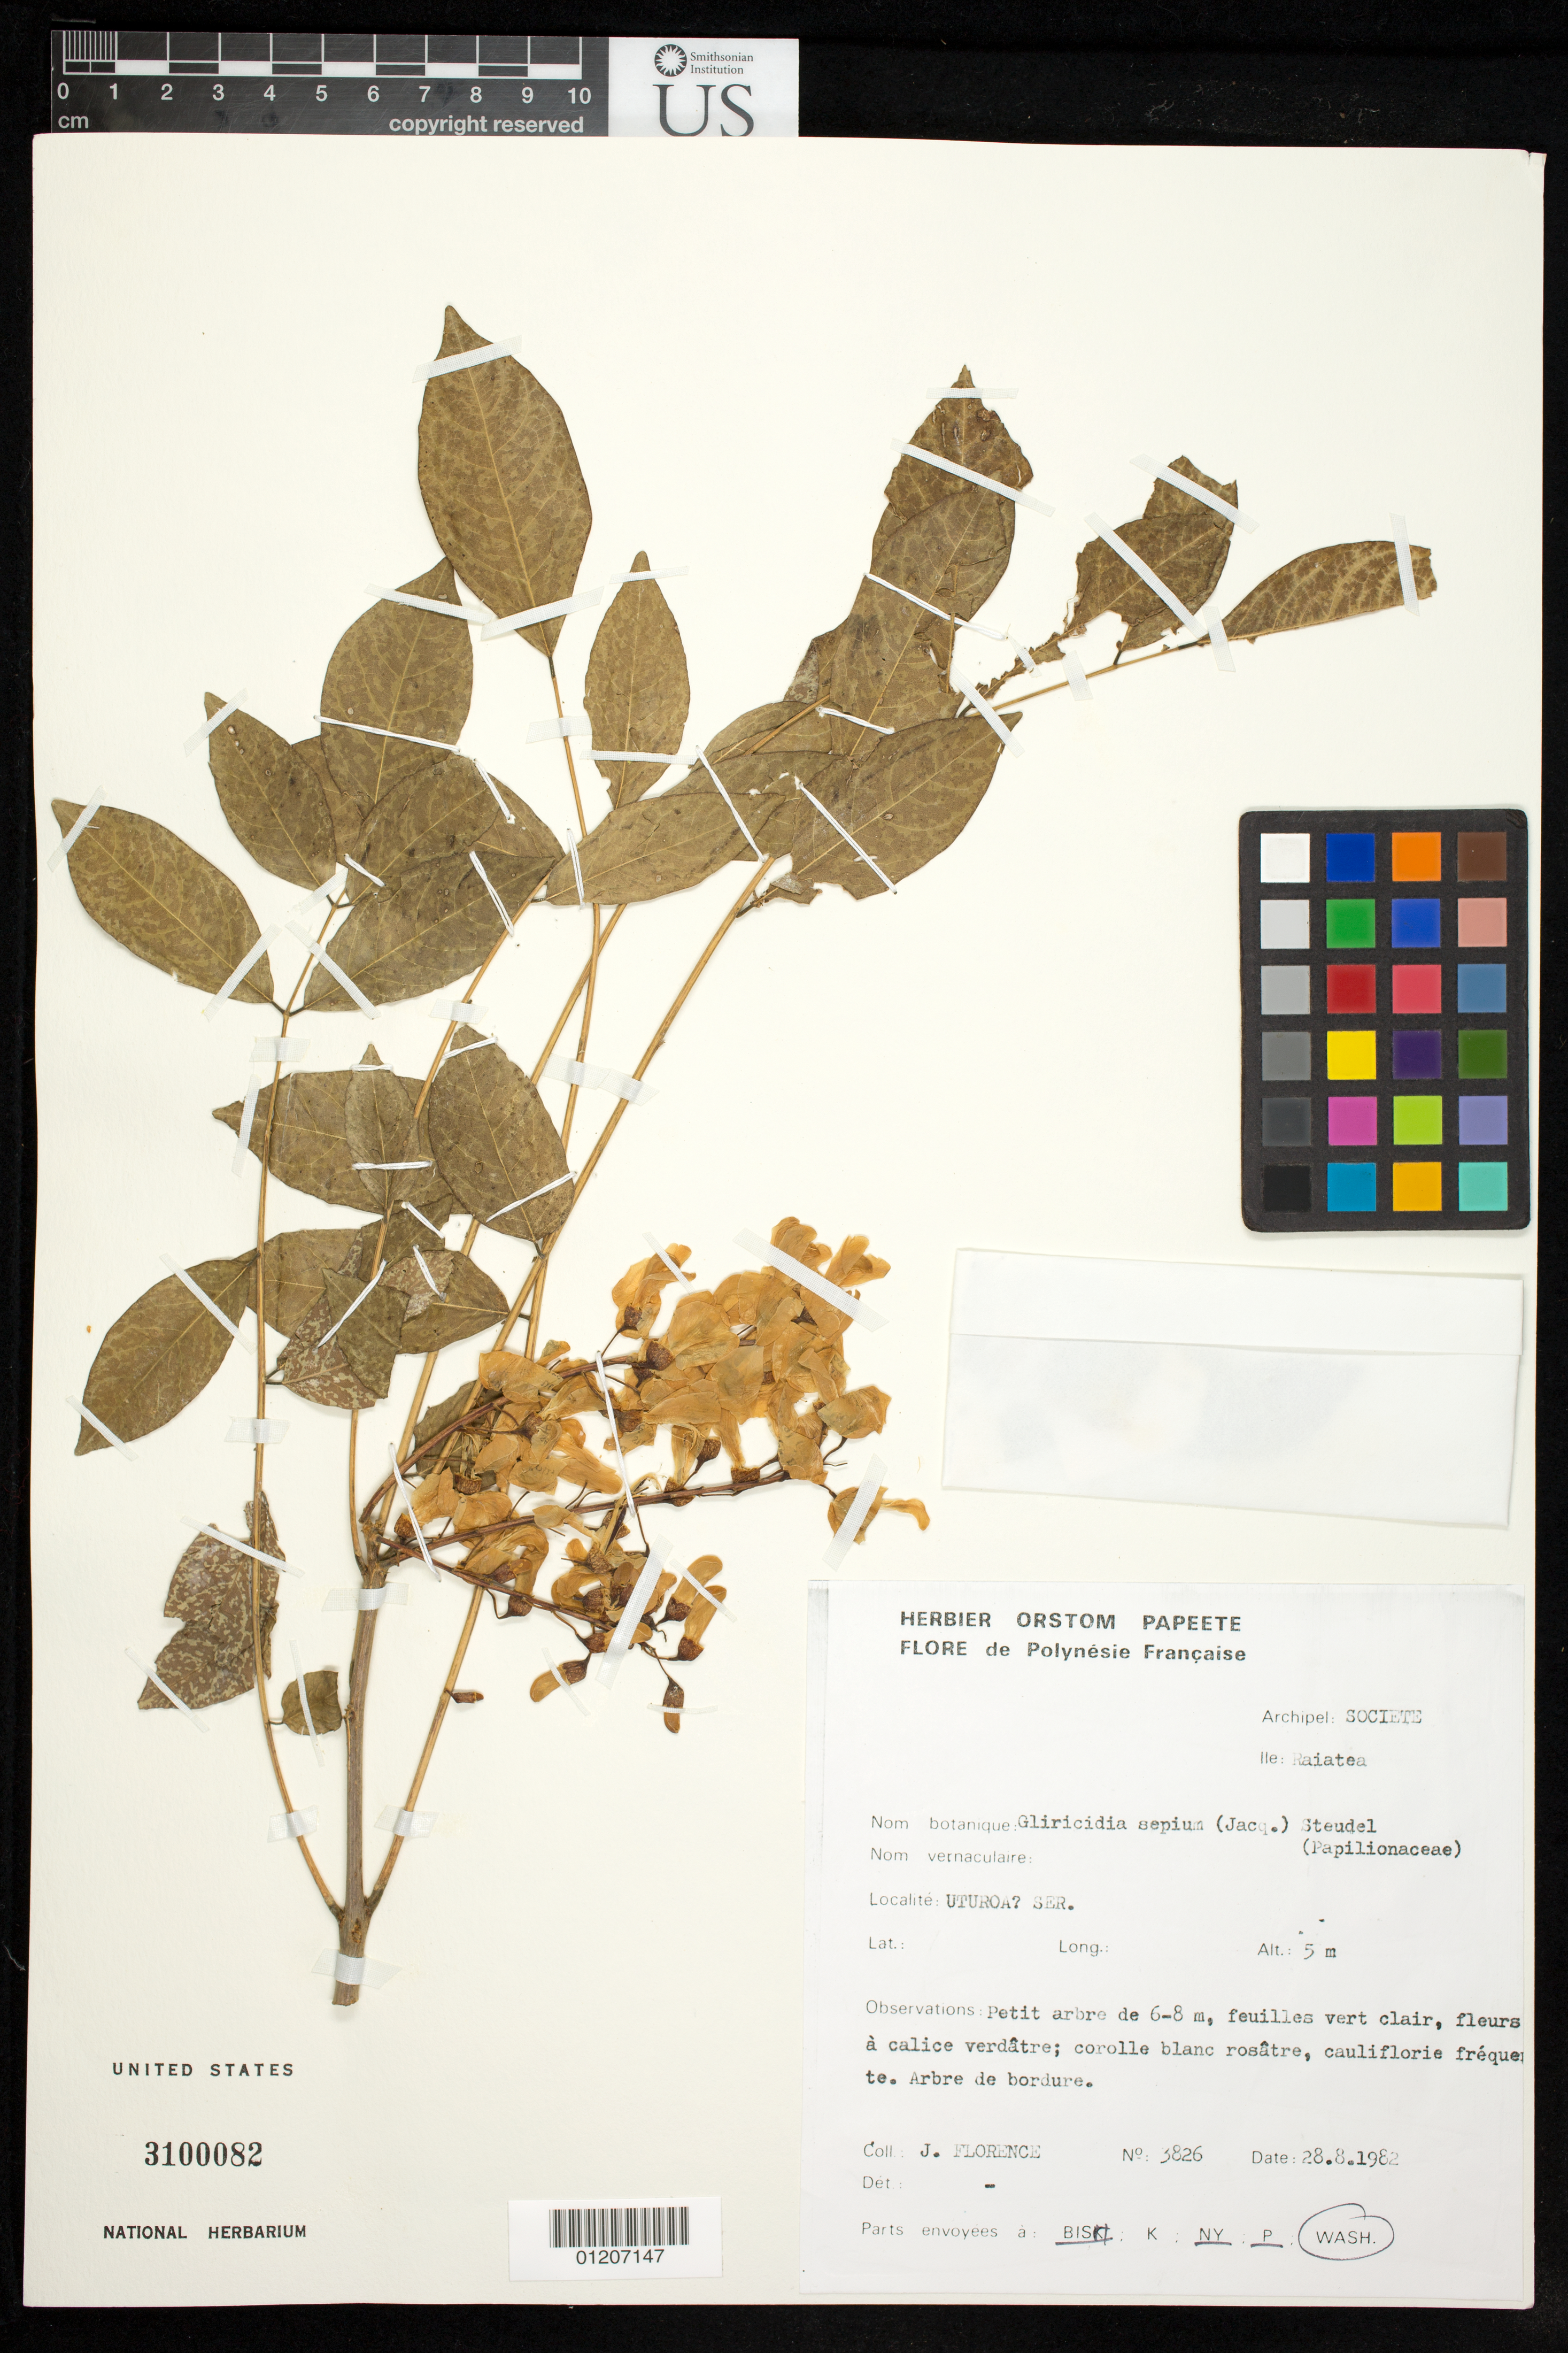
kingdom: Plantae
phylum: Tracheophyta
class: Magnoliopsida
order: Fabales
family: Fabaceae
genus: Gliricidia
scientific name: Gliricidia sepium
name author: (Jacq.) Kunth ex Walp.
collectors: J. Florence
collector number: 3826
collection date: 1982-08-28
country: French Polynesia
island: Raiatea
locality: Uturoa Ser.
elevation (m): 5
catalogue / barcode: US 3100082